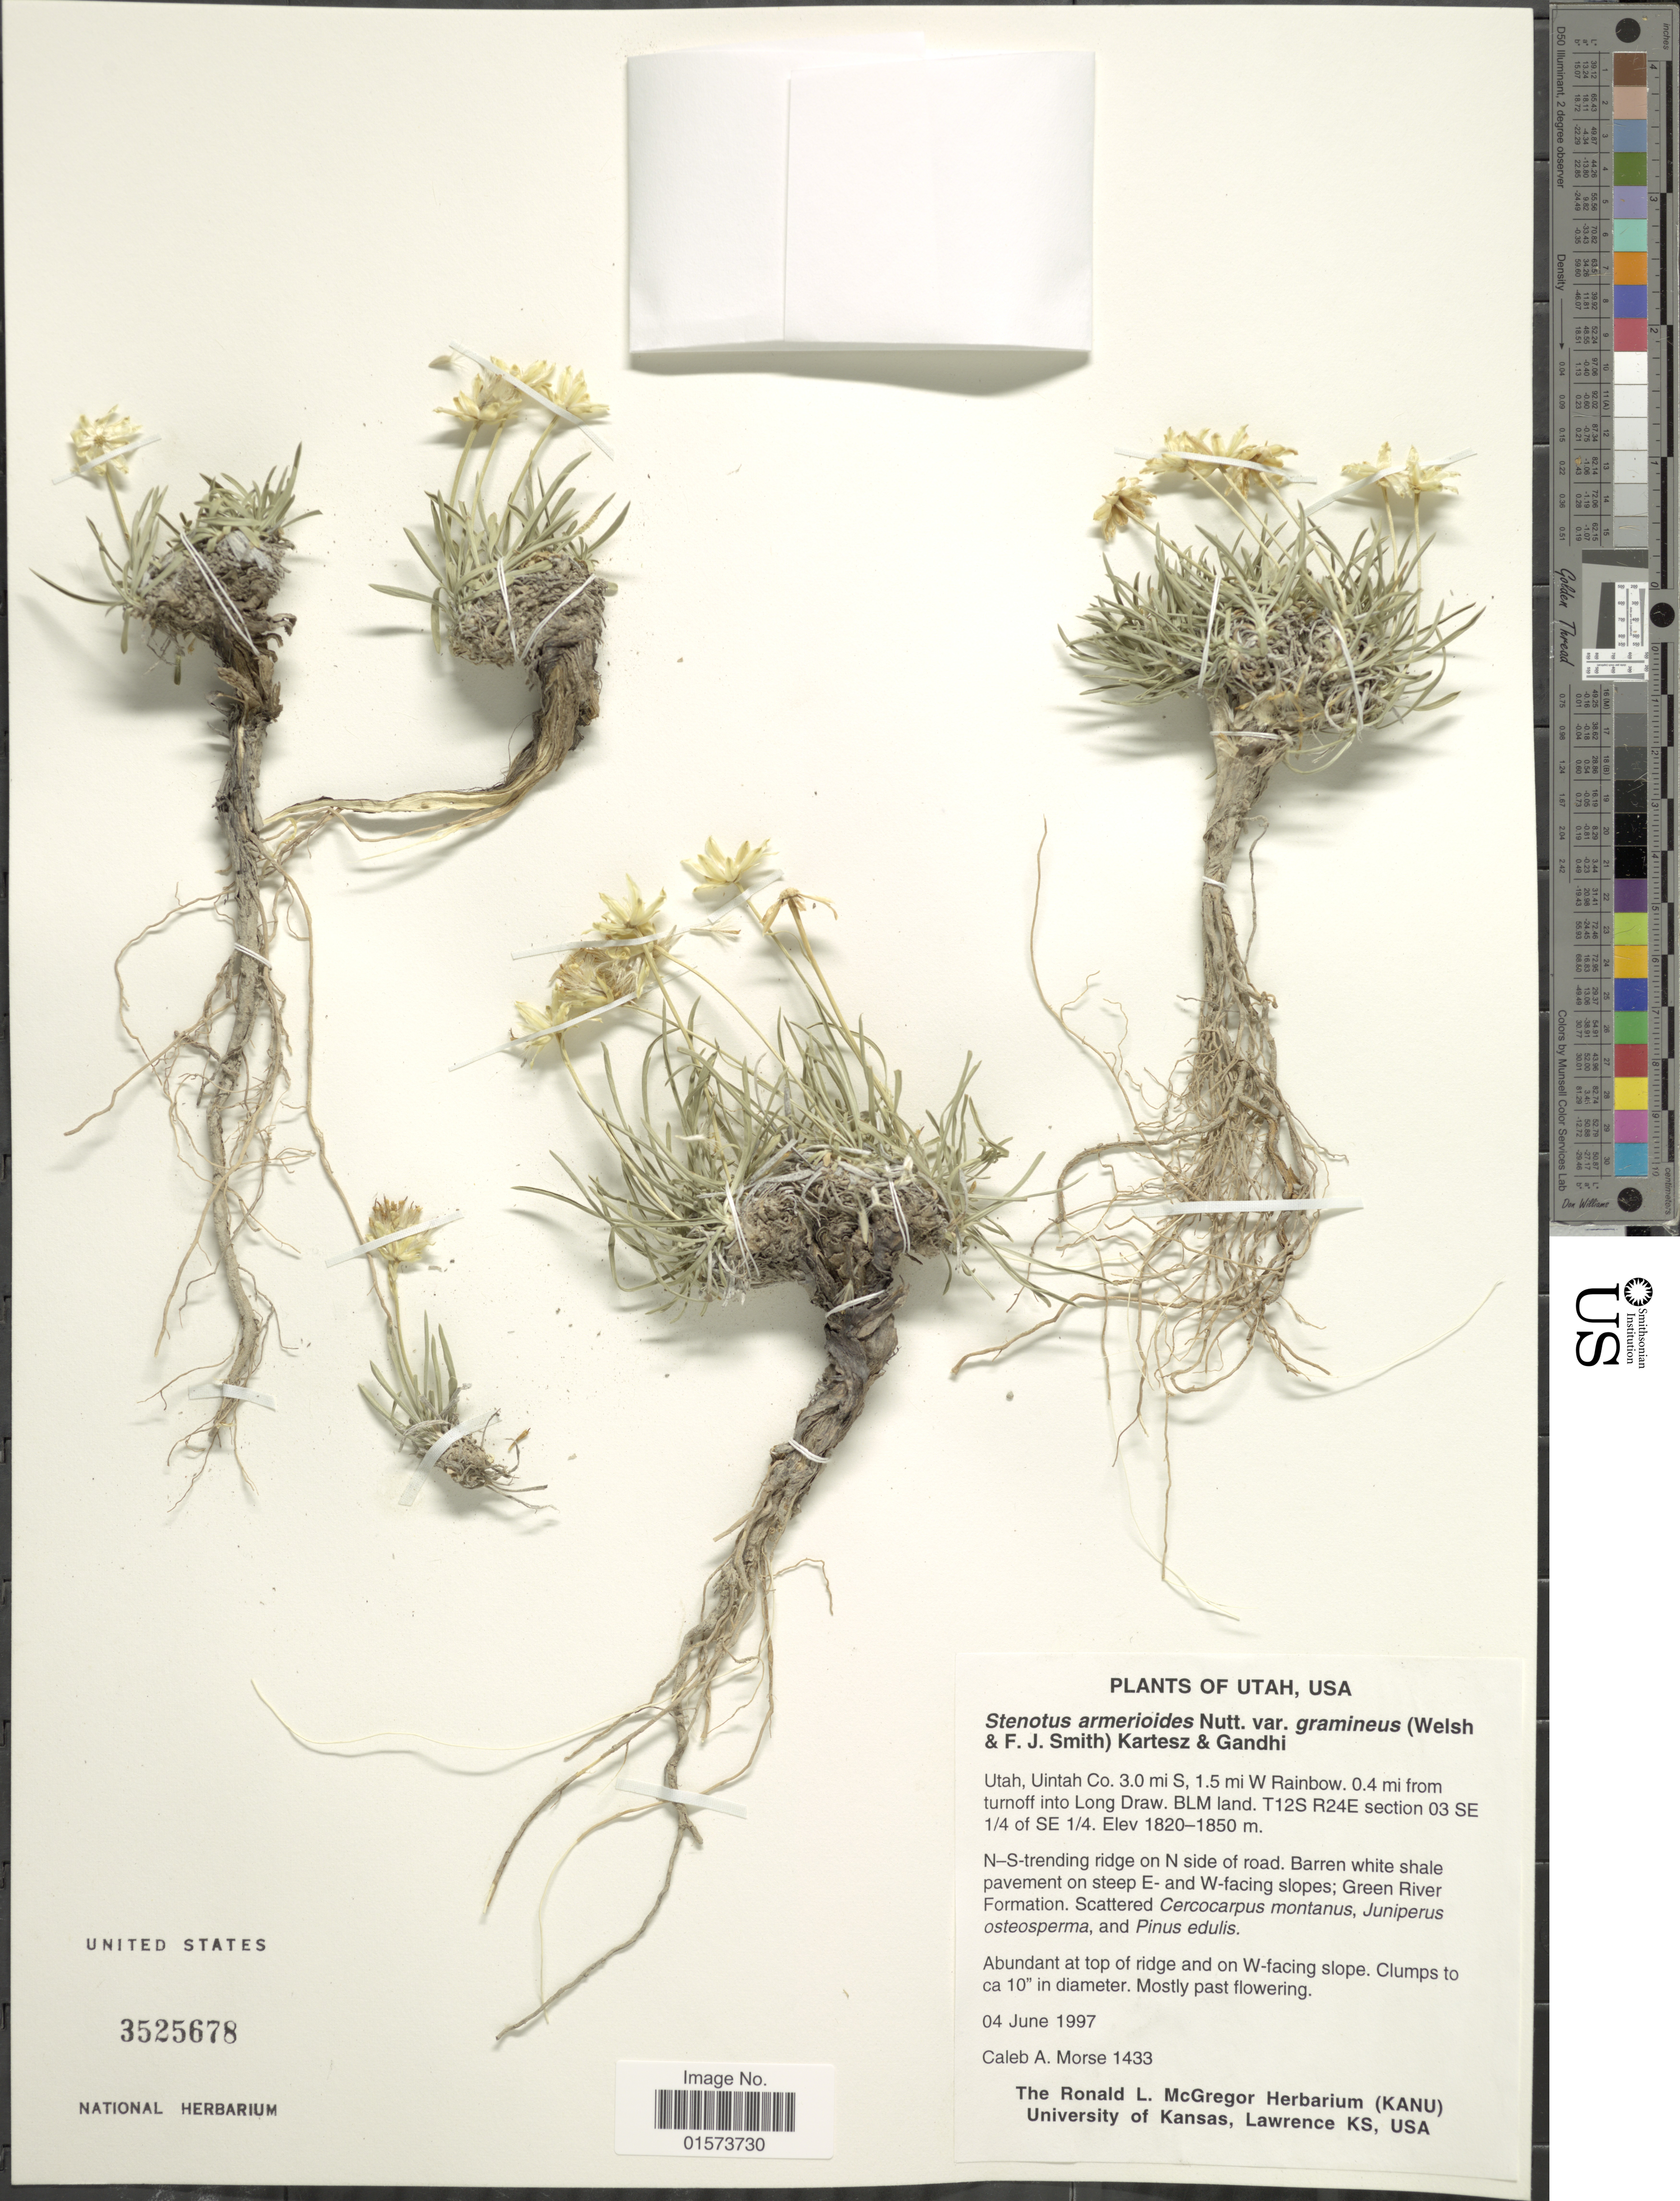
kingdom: Plantae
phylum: Tracheophyta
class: Magnoliopsida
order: Asterales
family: Asteraceae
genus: Stenotus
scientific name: Stenotus armerioides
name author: Nutt.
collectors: C. Morse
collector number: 1433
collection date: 1997-06-04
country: United States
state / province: Utah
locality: Uintah Co. 3.0 mi S, 1.5 mi W Rainbow, 0.4 mi from turnoff into Long Draw, BLM land T12S R24E section 03 SE 1/4 of SE 1/4, N-S-trending ridge on N side of road, Barren white shale pavement on steep E-and W-facing slope; Green River Formation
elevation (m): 1820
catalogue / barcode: US 3525678